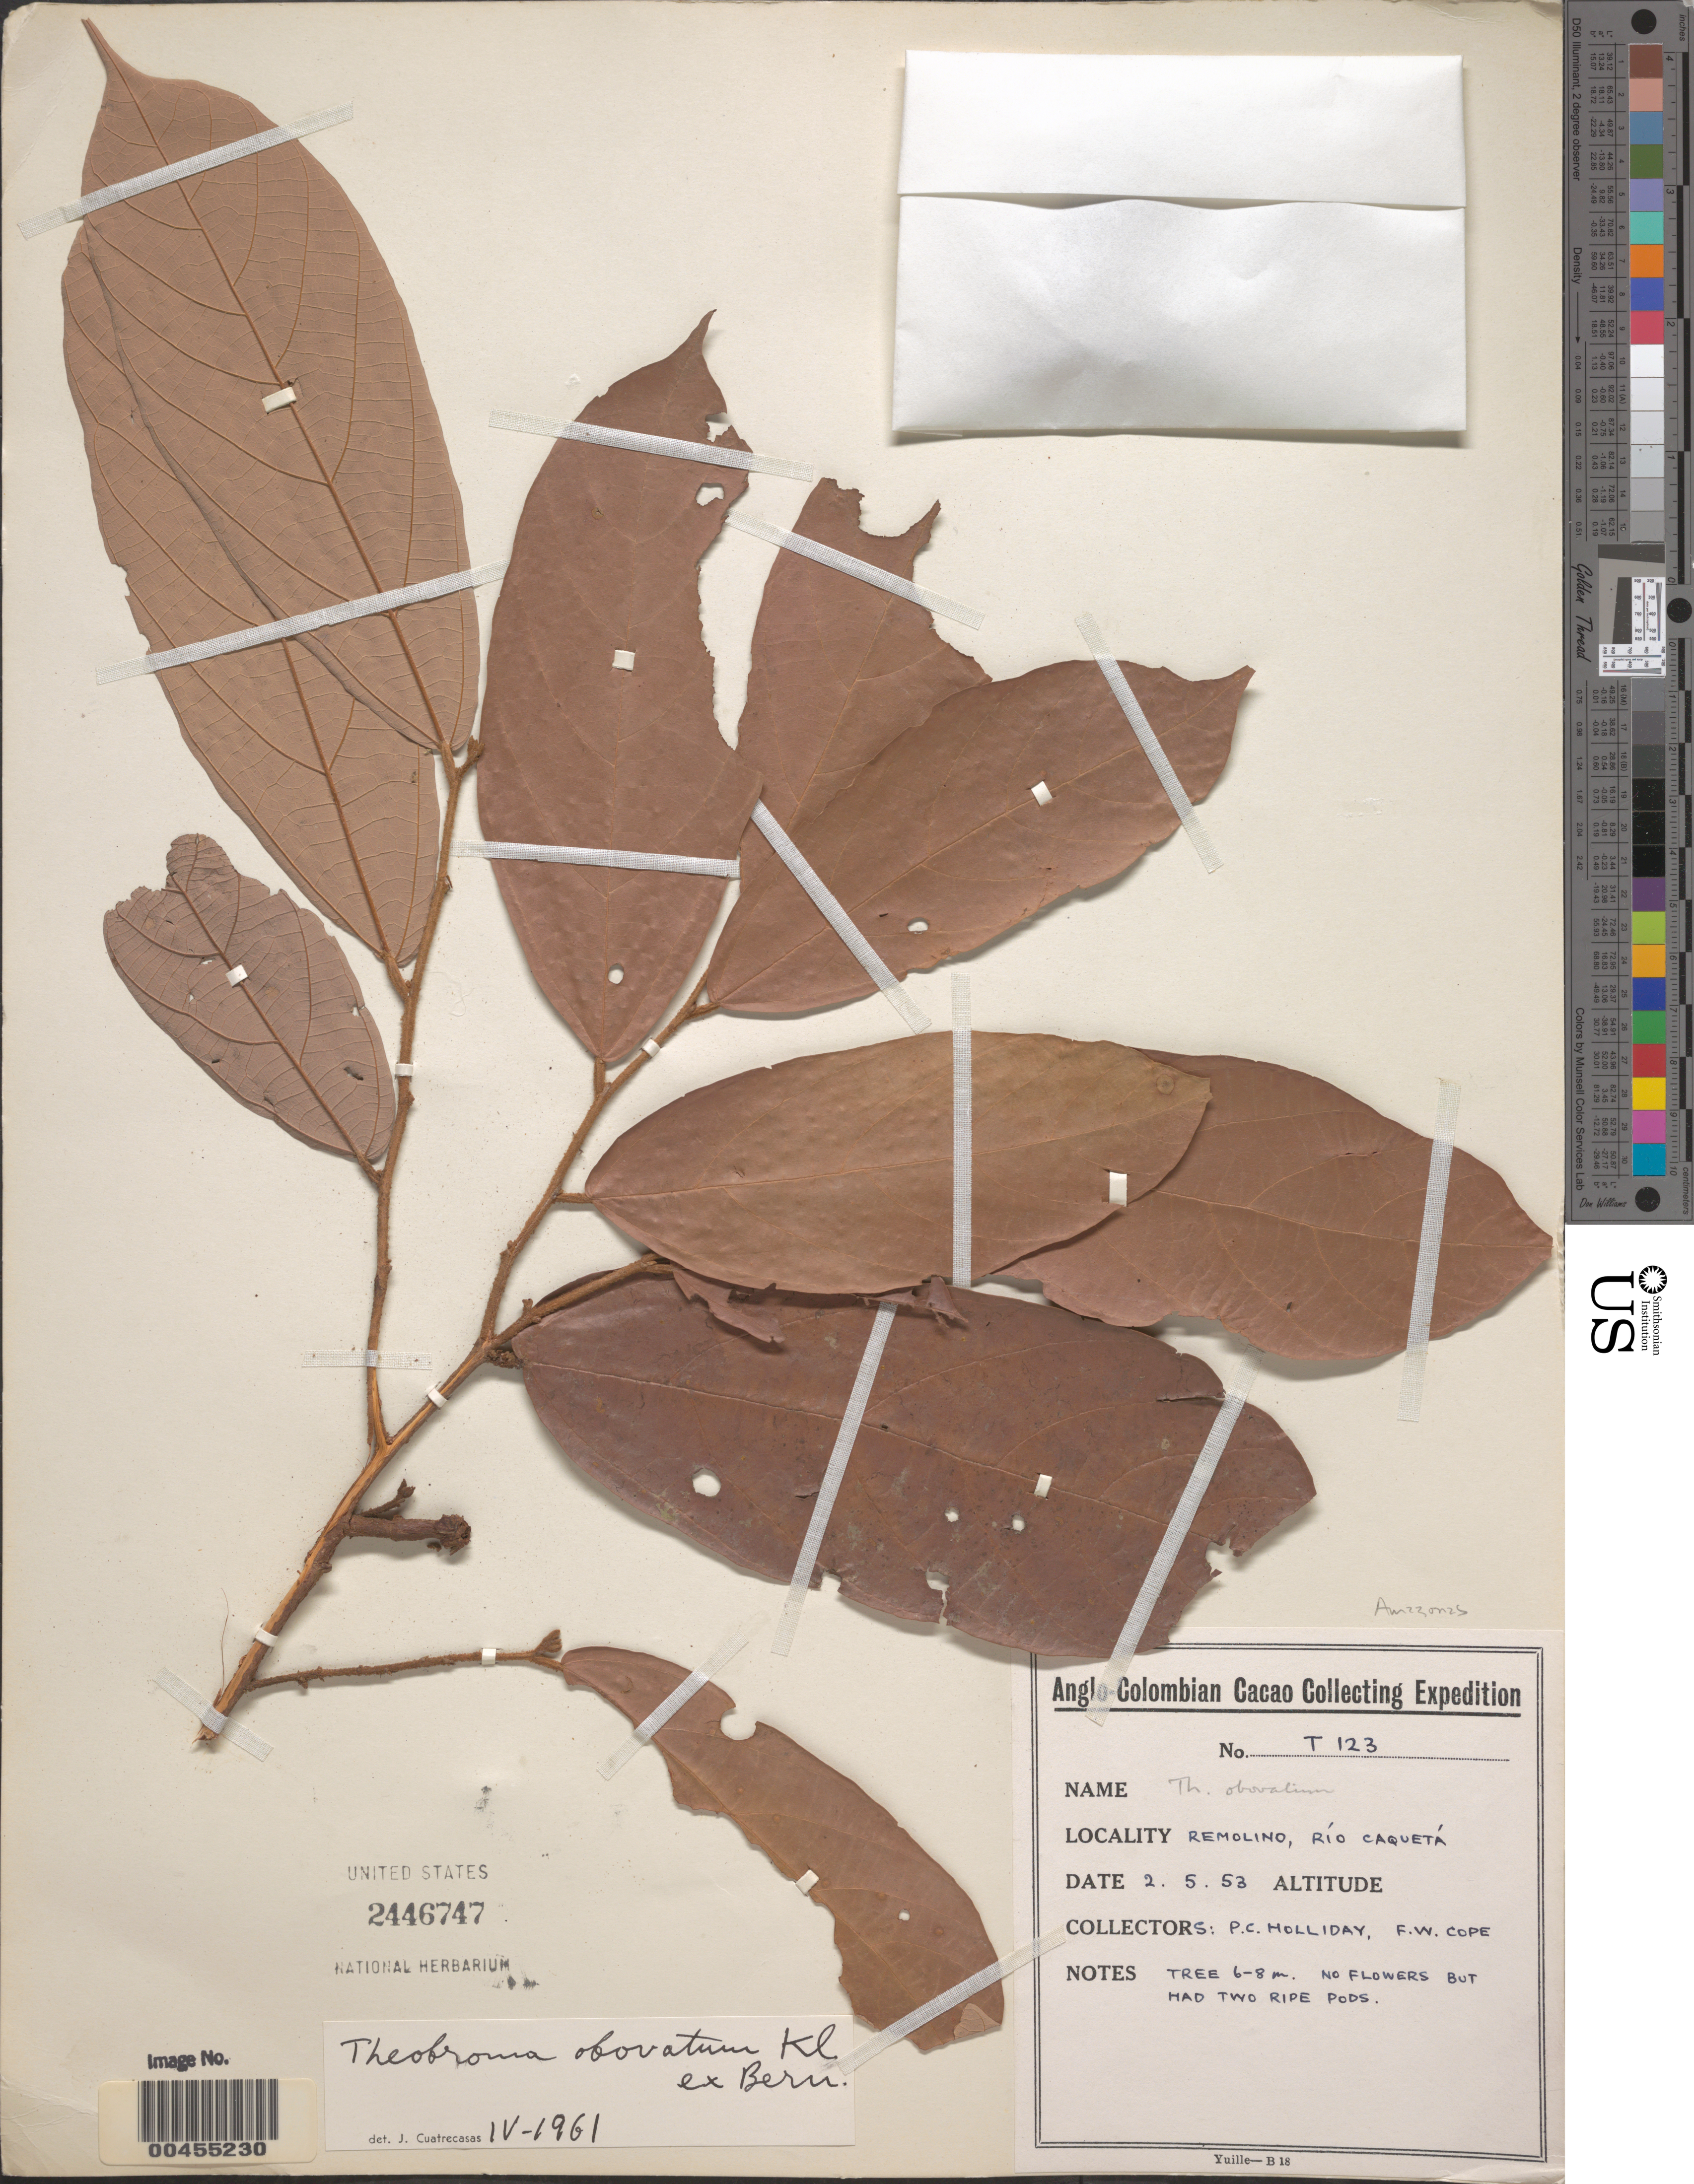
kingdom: Plantae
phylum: Tracheophyta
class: Magnoliopsida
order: Malvales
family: Malvaceae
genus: Theobroma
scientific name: Theobroma obovatum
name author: Klotzsch ex Bernoulli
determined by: Cuatrecasas, J.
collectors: P. C. Holliday & F. Cope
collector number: T123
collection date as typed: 02 May 1953 or 05 Feb 1953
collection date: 1953-02-05 or 1953-05-02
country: Colombia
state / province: Amazônas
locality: ReMolino, Río Caquetá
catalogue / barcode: US 2446747